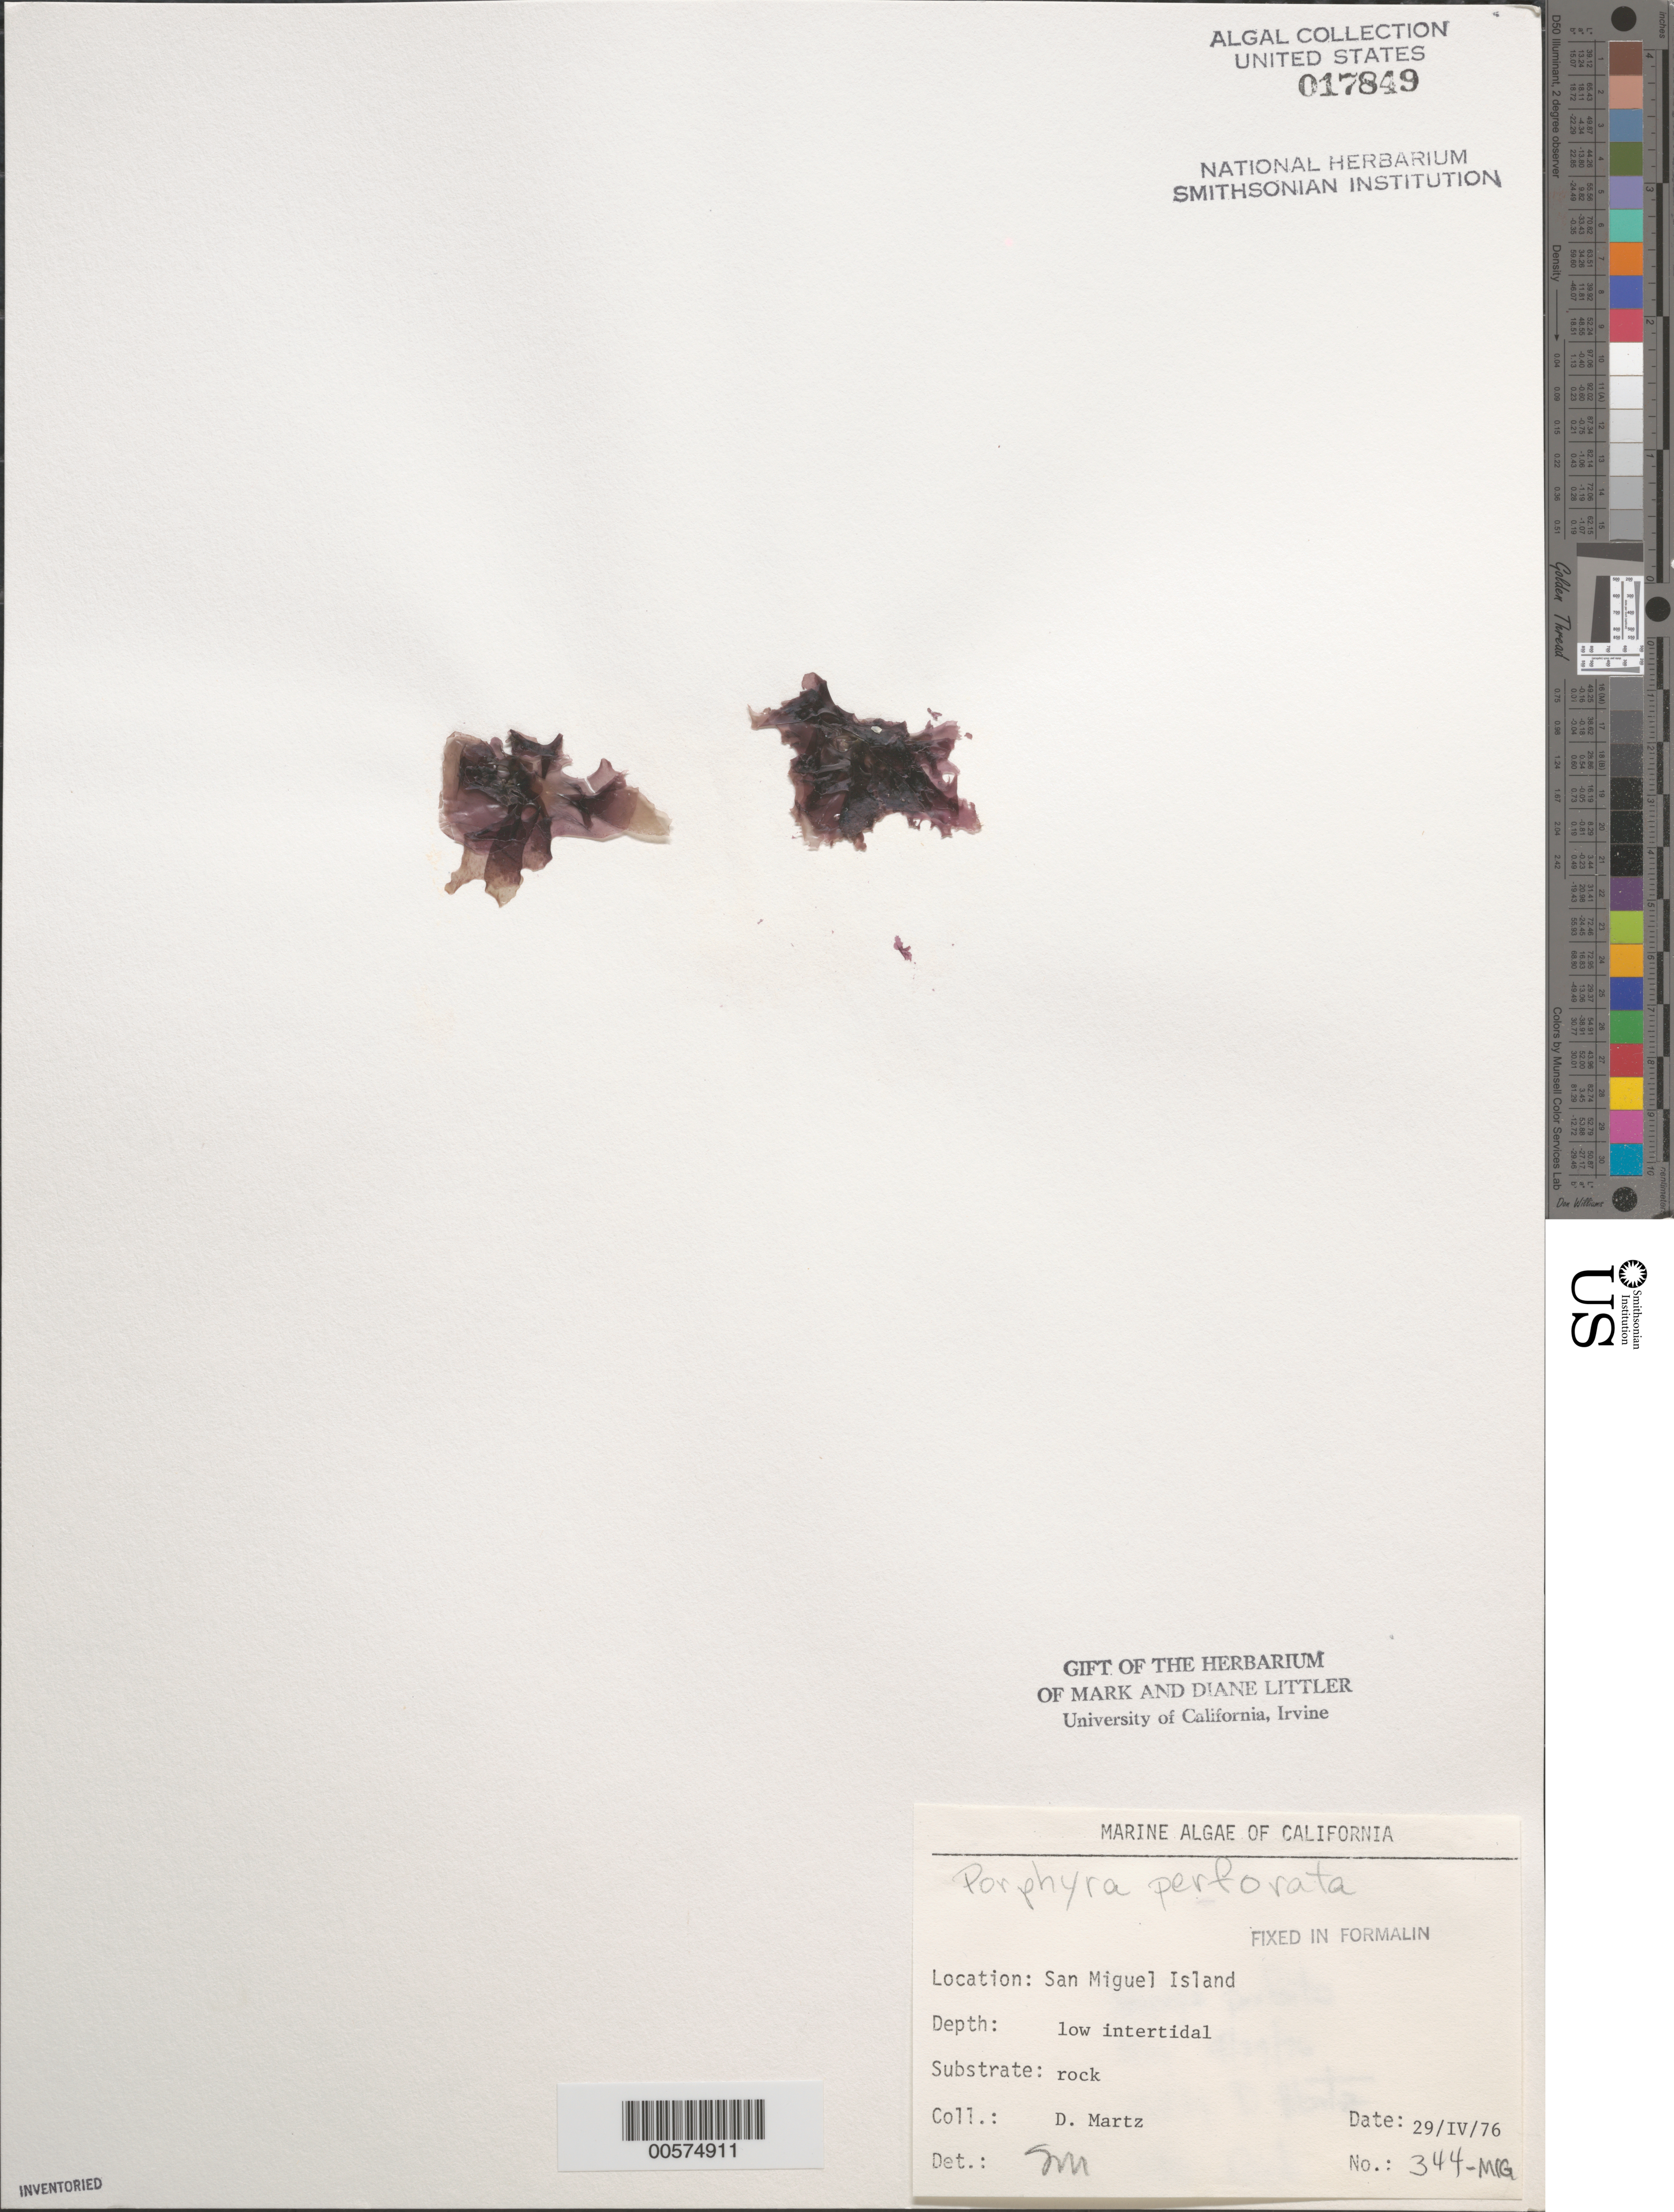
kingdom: Plantae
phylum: Rhodophyta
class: Bangiophyceae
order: Bangiales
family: Bangiaceae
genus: Pyropia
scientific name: Pyropia perforata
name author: (J. Agardh) S.C. Lindstrom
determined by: Algae name updating Project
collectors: D. Martz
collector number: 344-mig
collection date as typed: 29 Apr 1976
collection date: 1976-04-29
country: United States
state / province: California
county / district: Santa Barbara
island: San Miguel Island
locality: Cuyler Harbor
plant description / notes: BLM-SOCALBIGHT Rocky Intertidal Survey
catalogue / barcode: US 17849